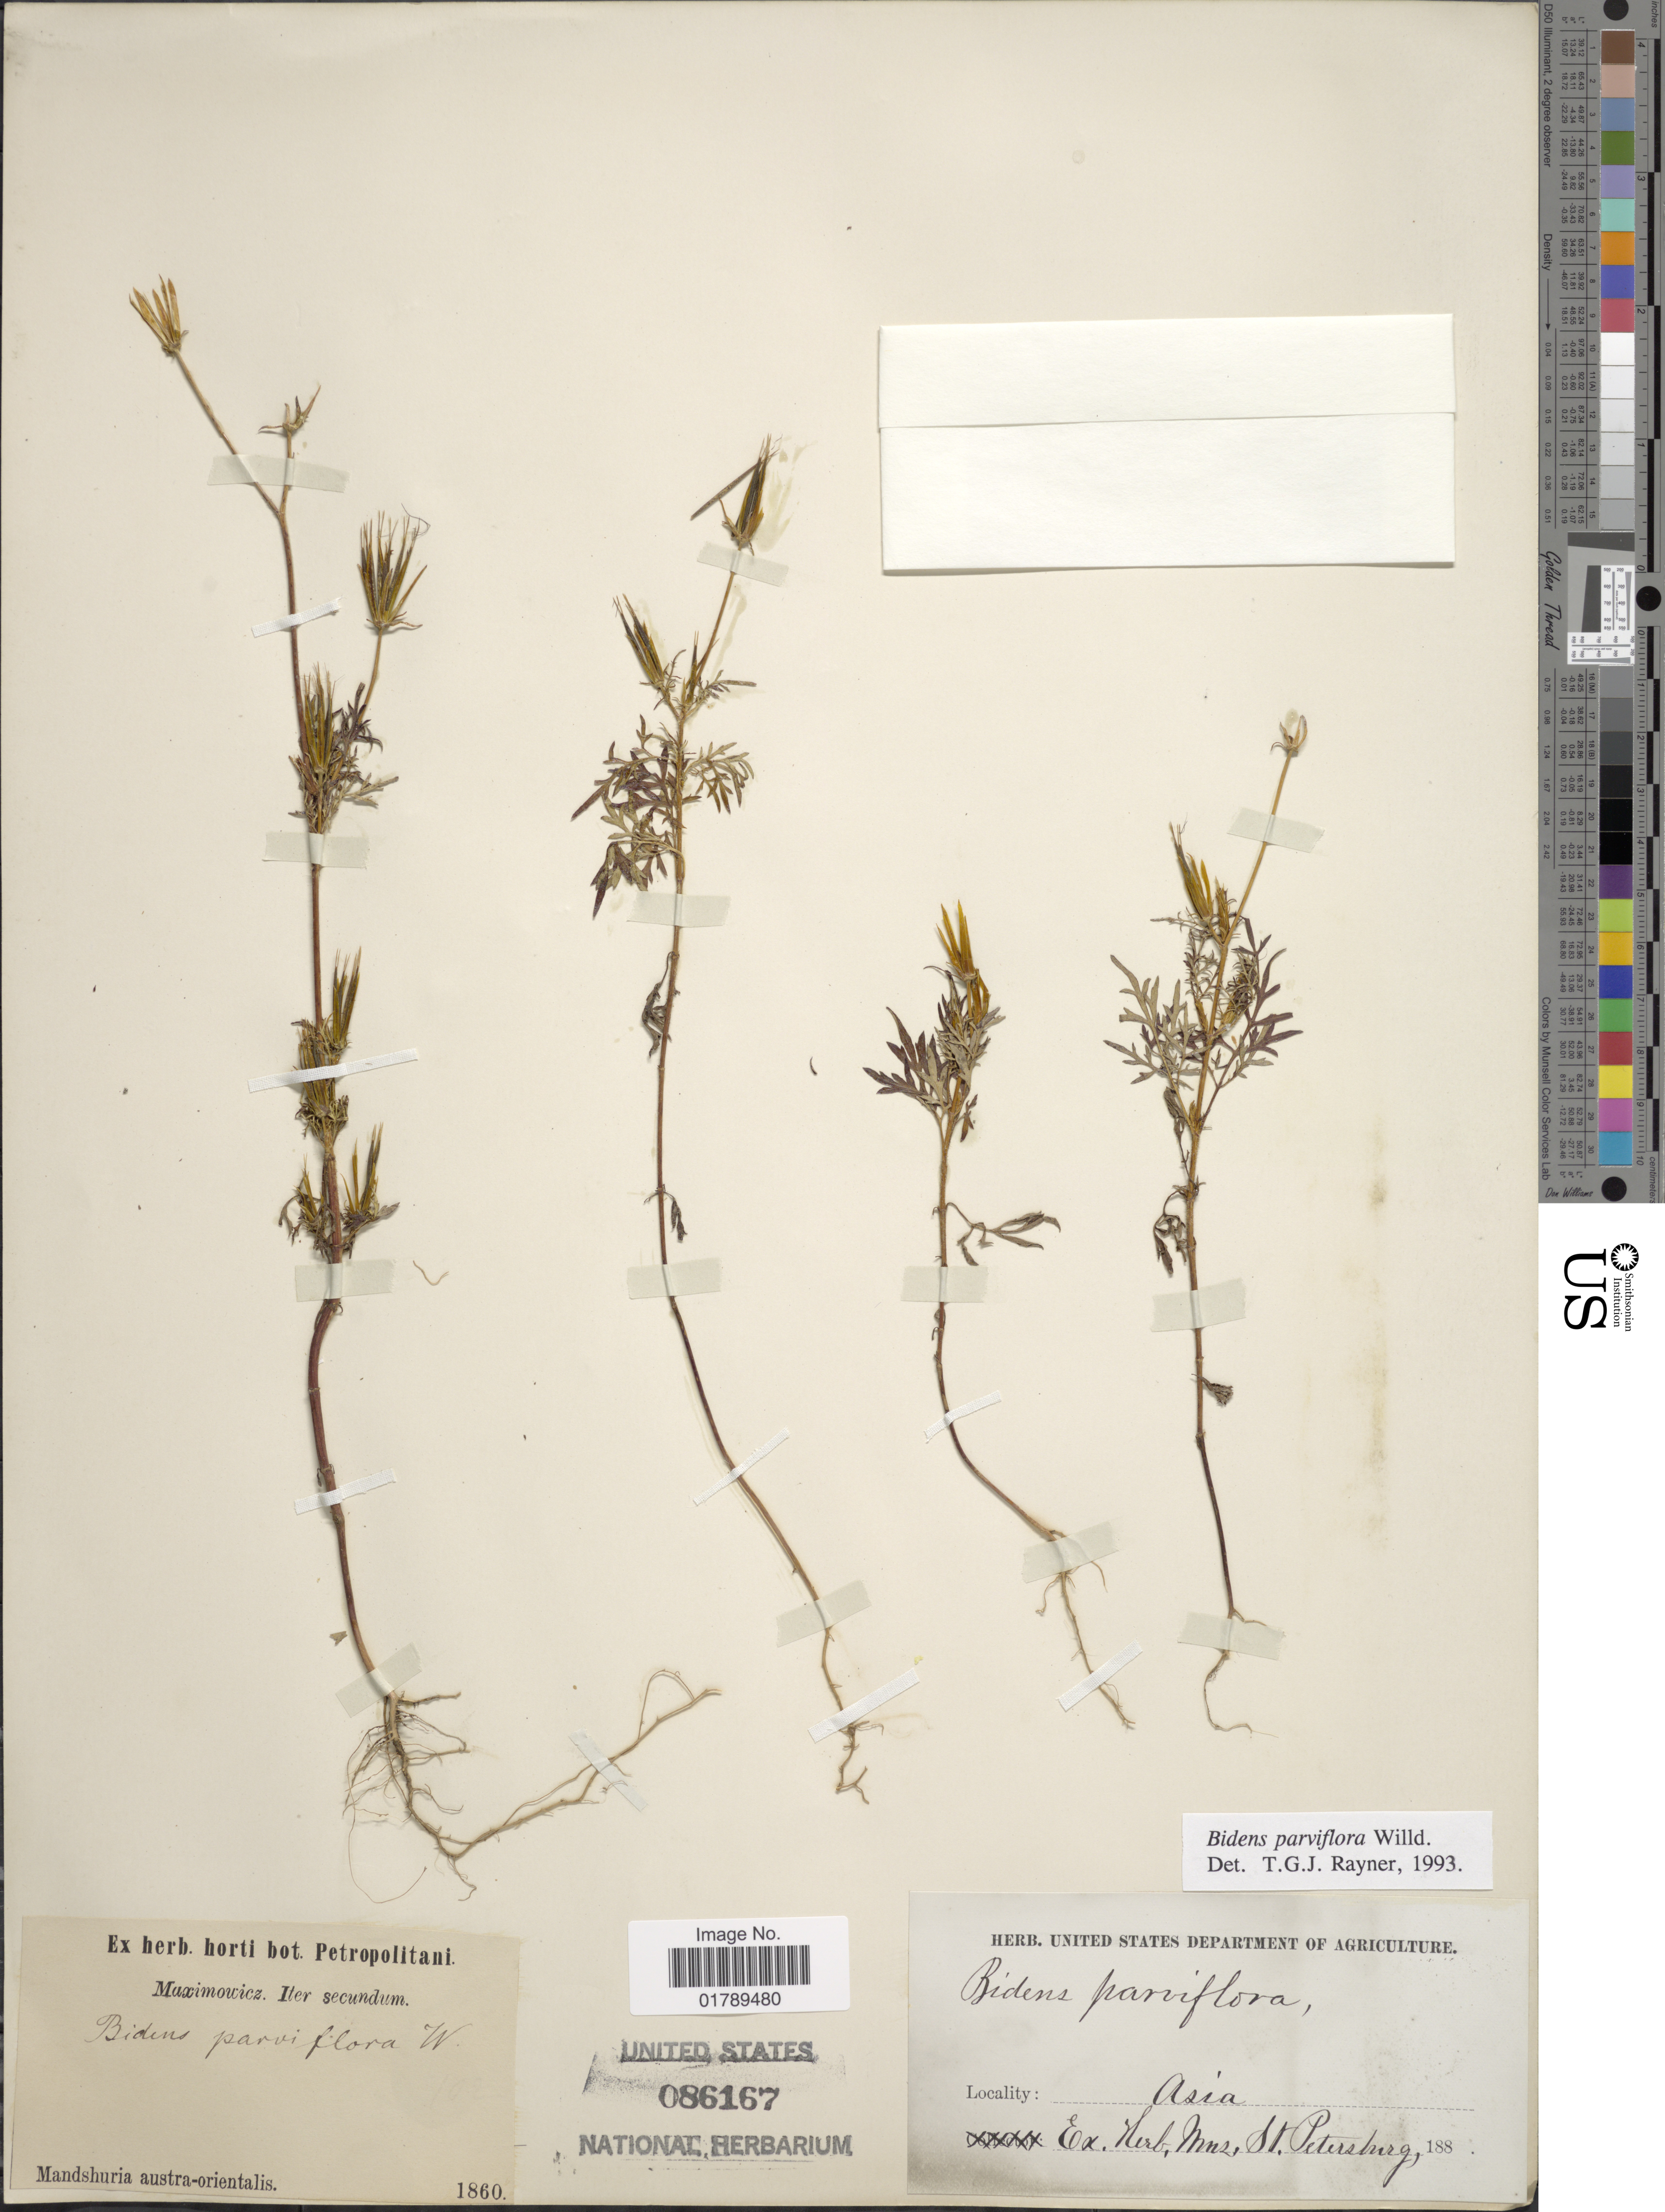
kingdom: Plantae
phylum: Tracheophyta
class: Magnoliopsida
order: Asterales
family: Asteraceae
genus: Bidens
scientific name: Bidens parviflora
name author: Willd.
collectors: Maximowicz, --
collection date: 1860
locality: Asia. Mandshuria austra-orientalis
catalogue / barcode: US 86167